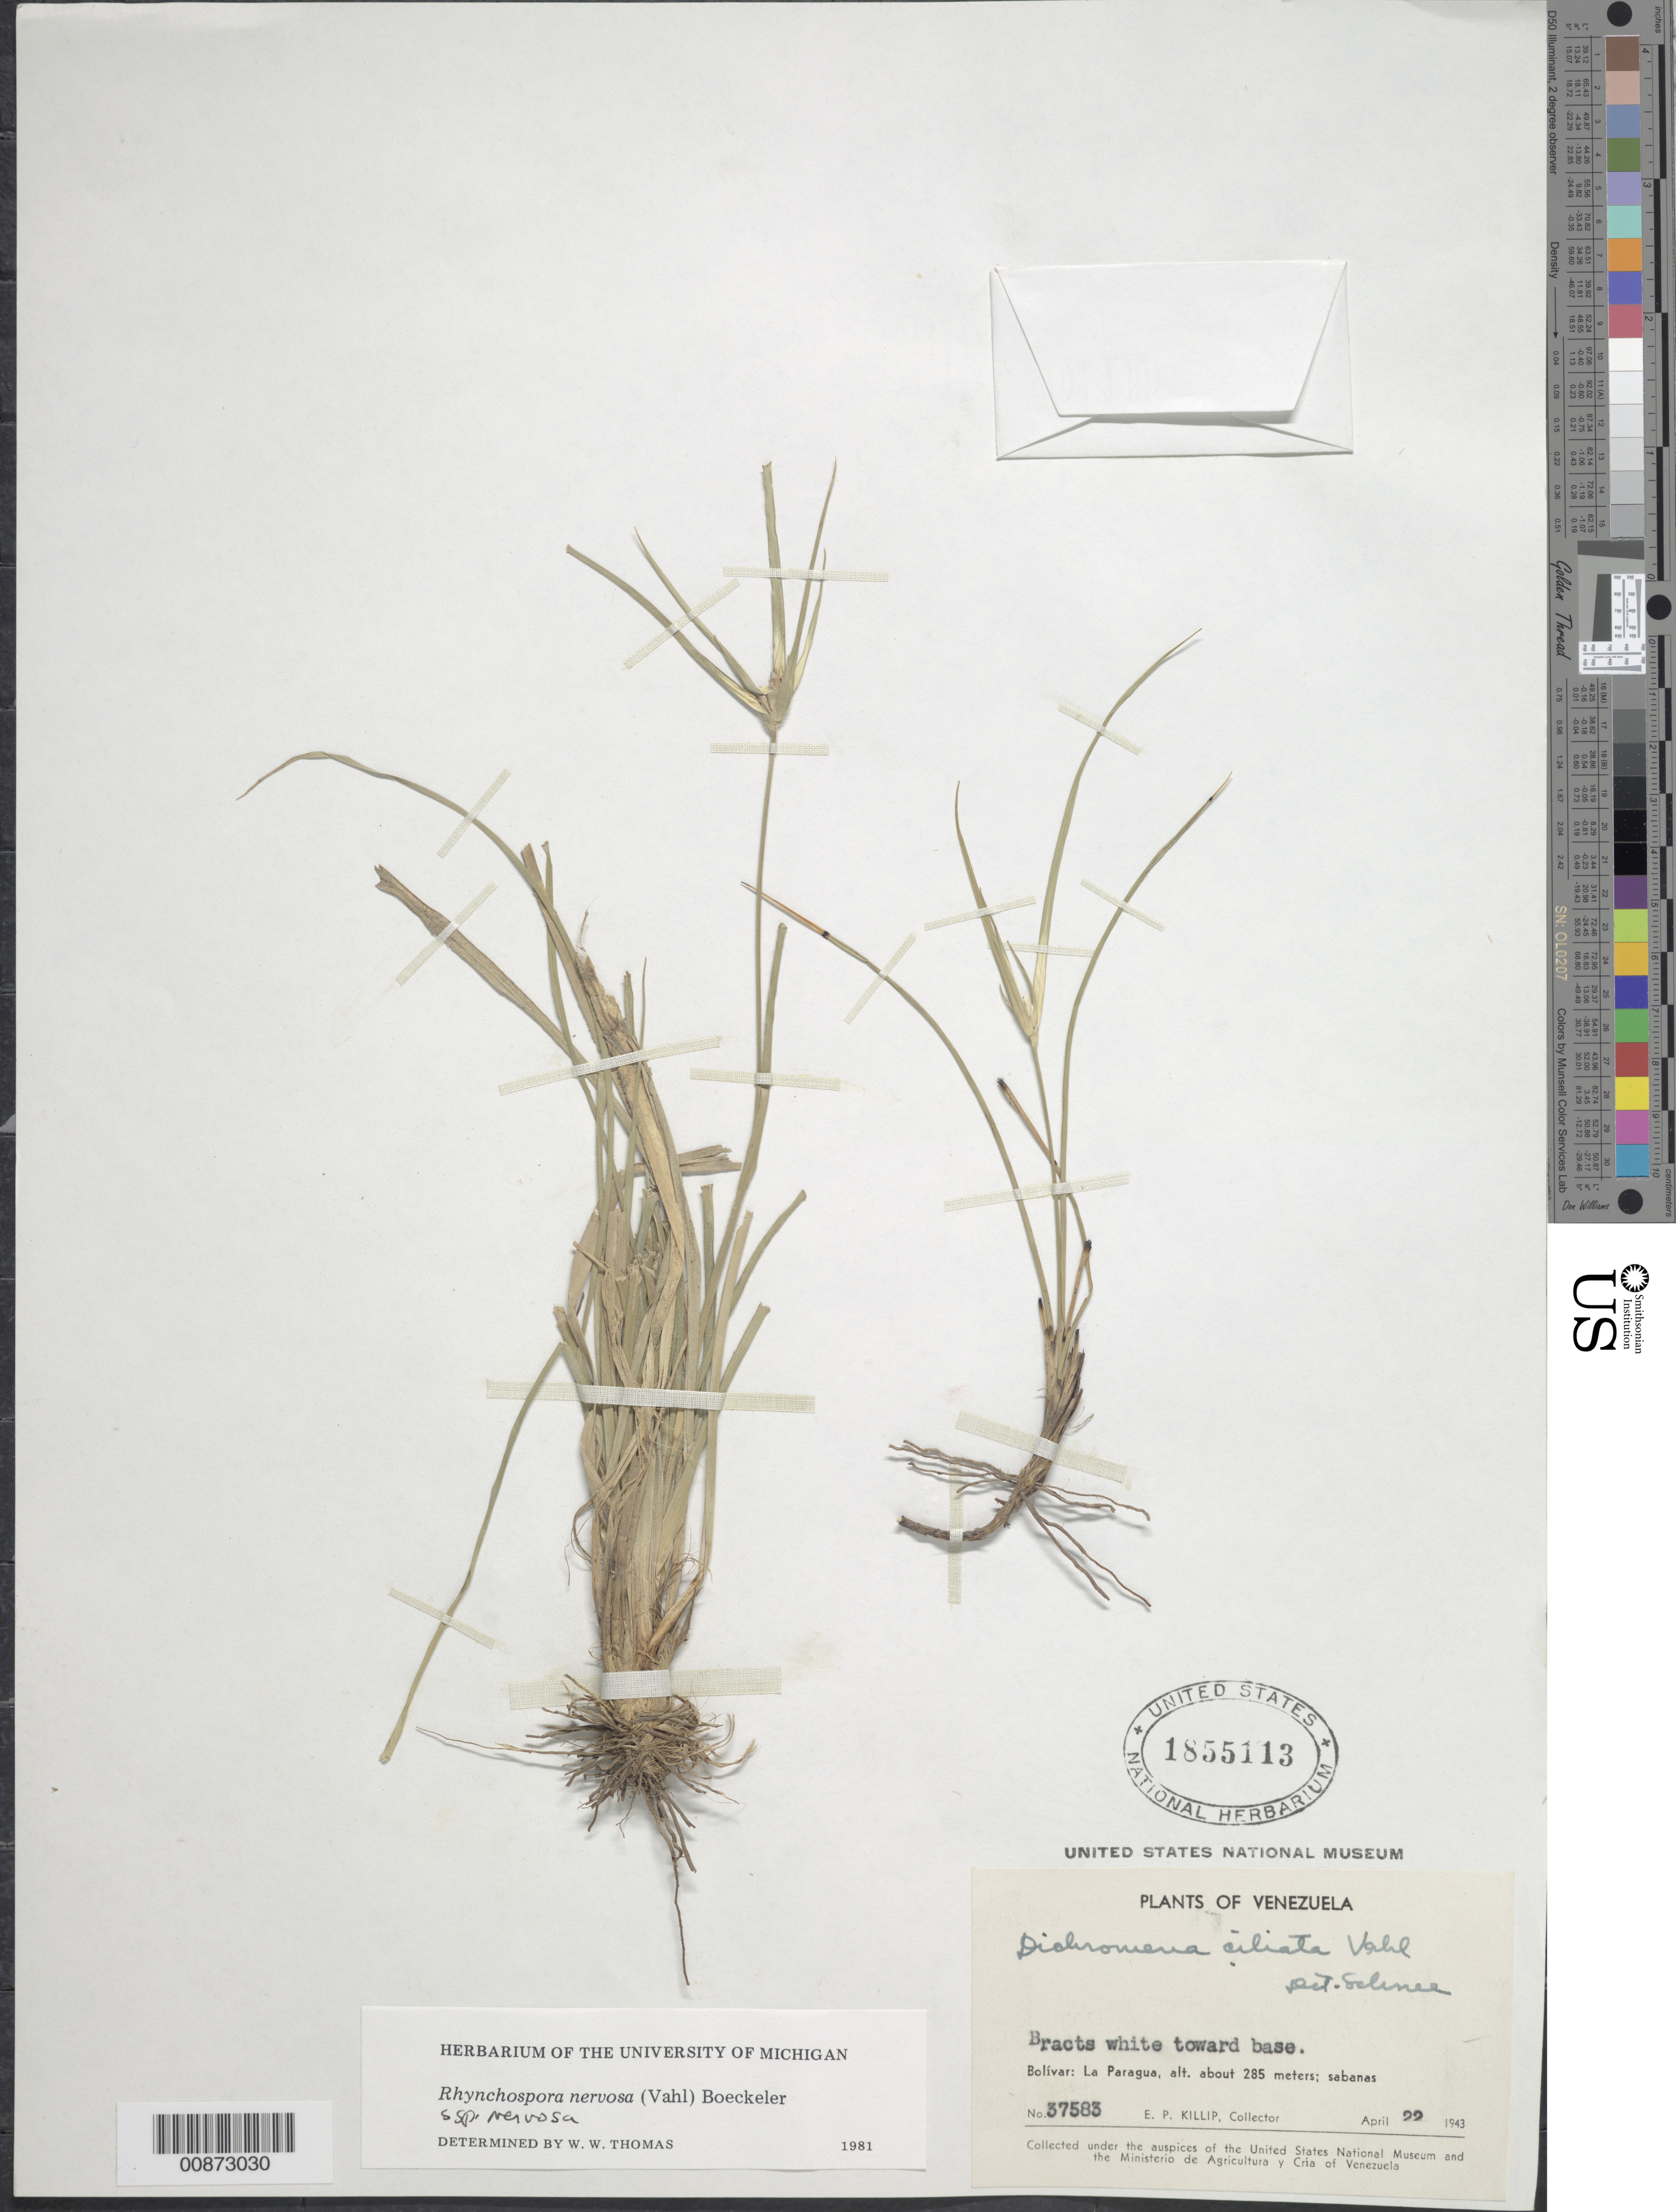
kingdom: Plantae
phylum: Tracheophyta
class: Liliopsida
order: Poales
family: Cyperaceae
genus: Rhynchospora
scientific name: Rhynchospora nervosa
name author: (Vahl) Boeckeler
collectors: E. P. Killip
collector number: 37583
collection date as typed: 22-Apr-43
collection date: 1943-04-22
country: Venezuela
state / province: Bolívar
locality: La Paragua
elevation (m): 285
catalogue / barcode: US 1855113